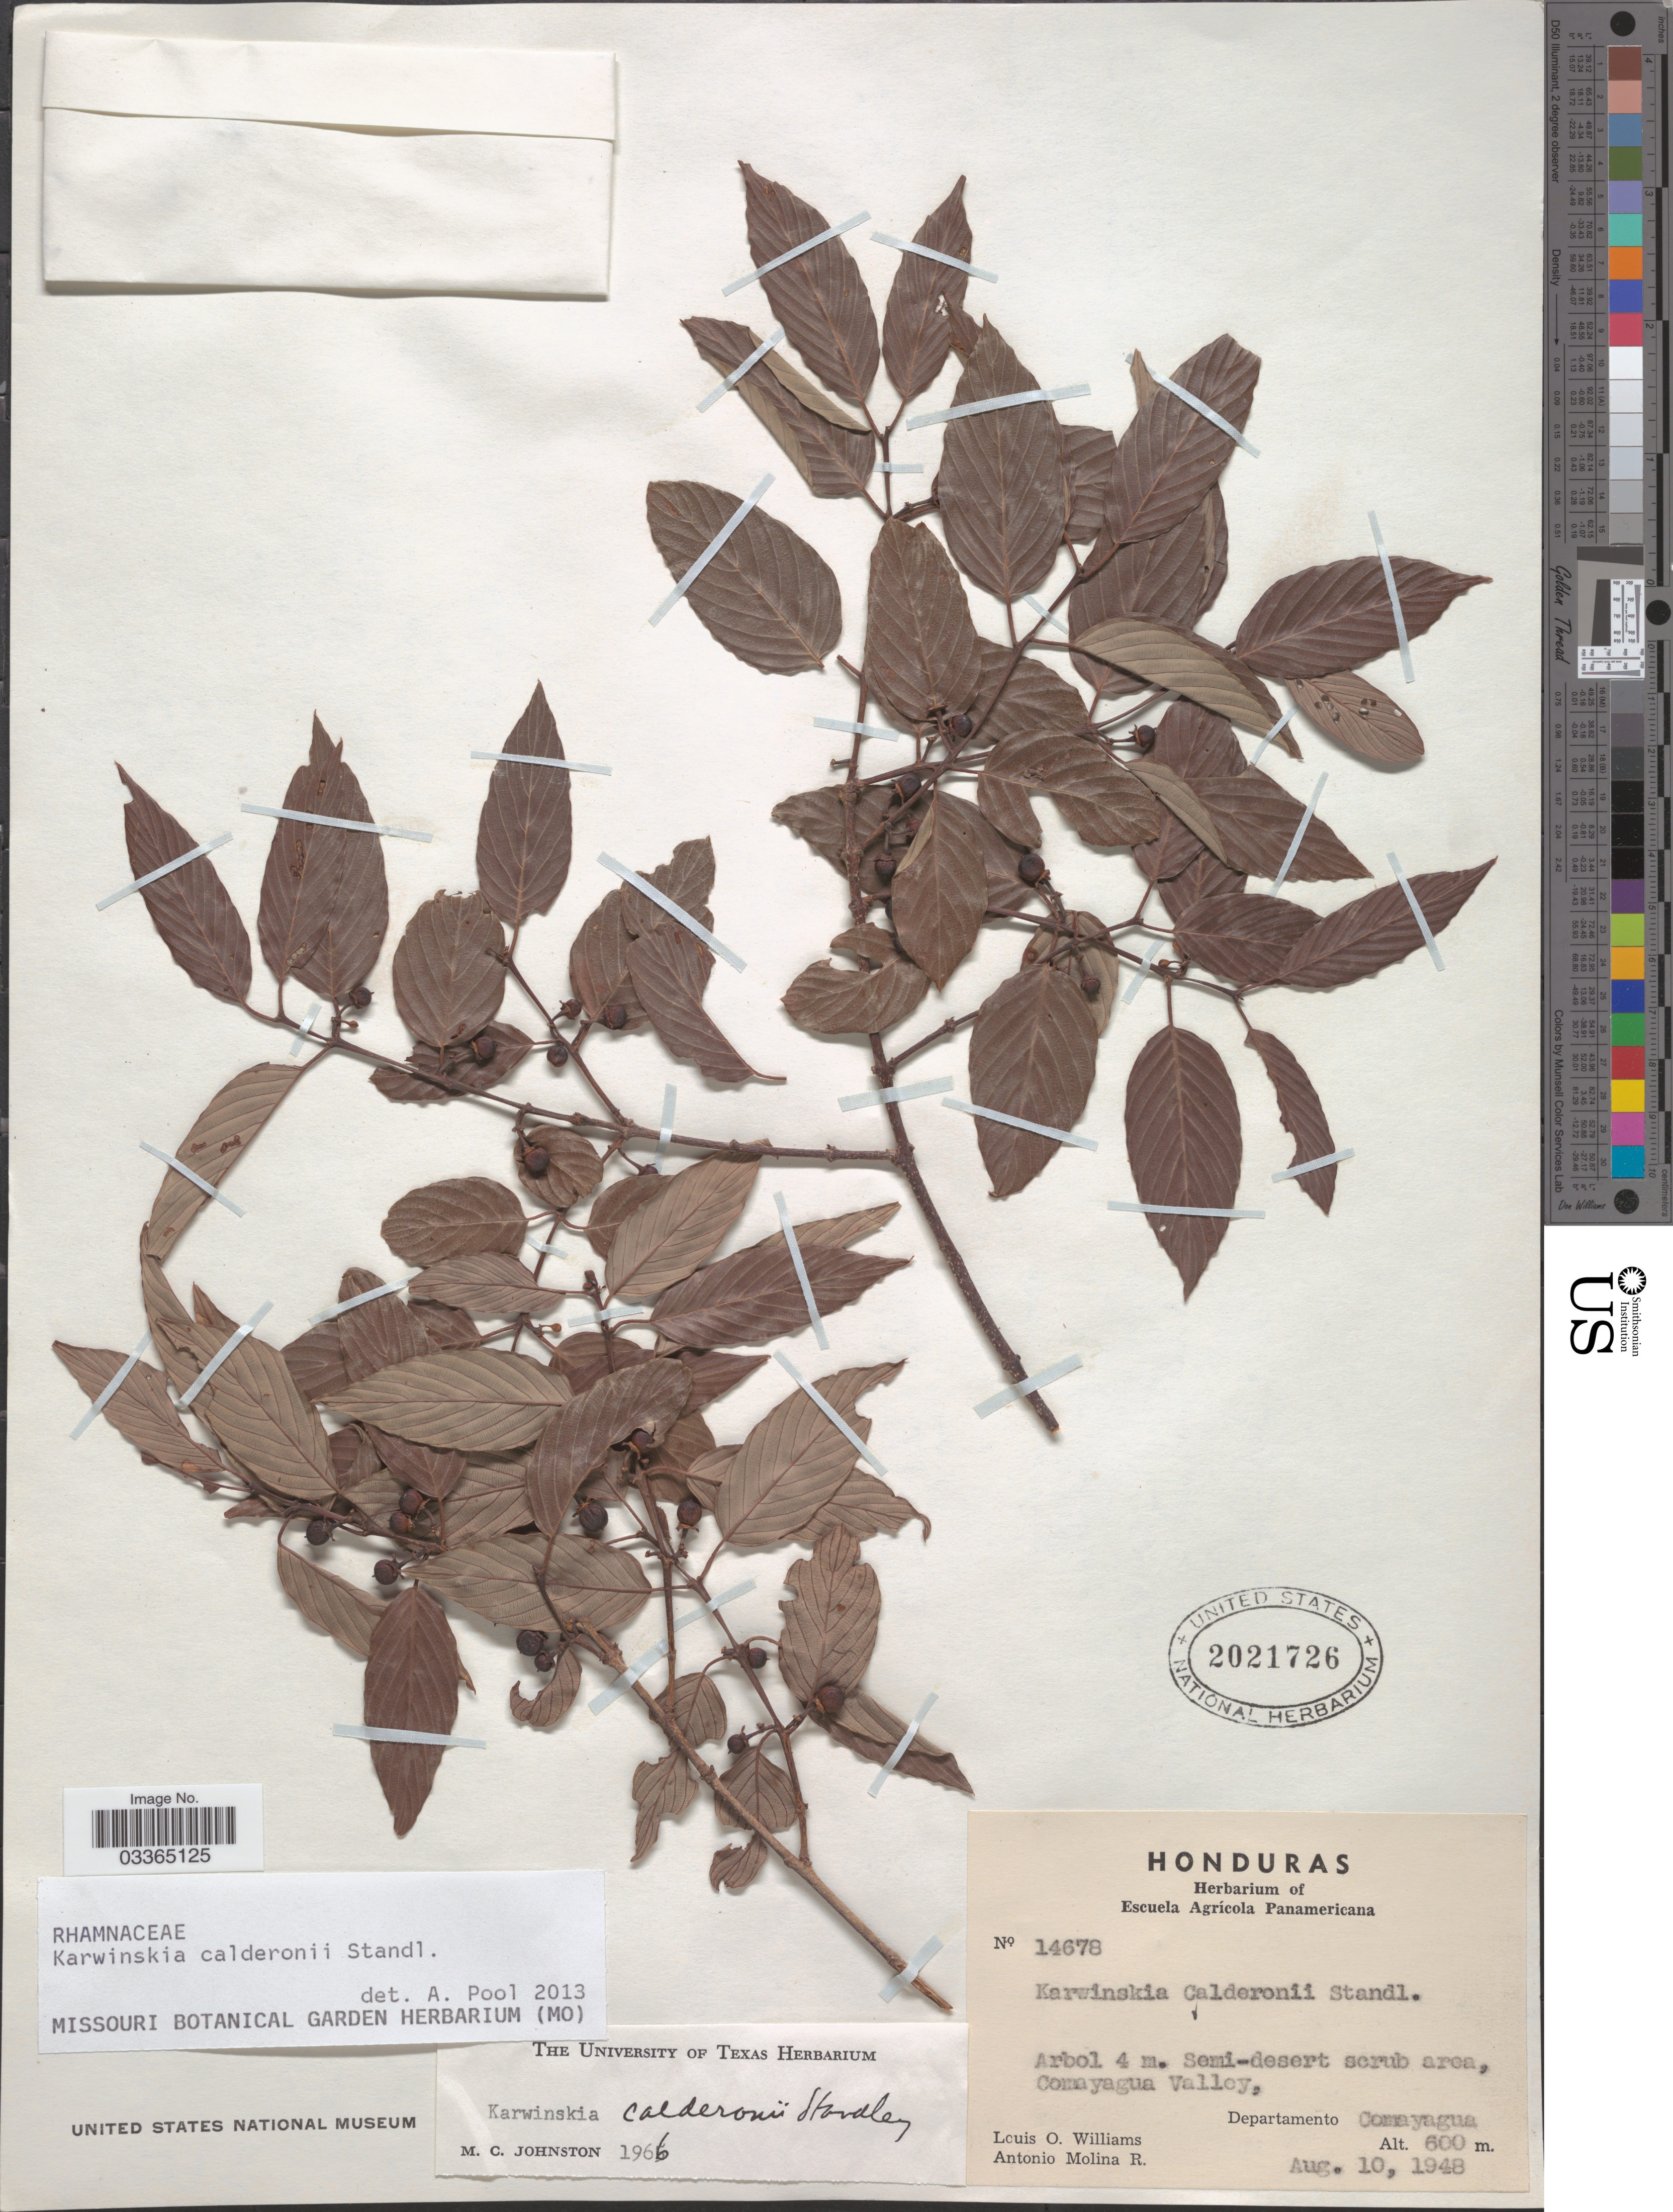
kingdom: Plantae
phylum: Tracheophyta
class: Magnoliopsida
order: Rosales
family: Rhamnaceae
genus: Karwinskia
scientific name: Karwinskia calderonii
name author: Standl.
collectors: L. O. Williams & A. Molina R.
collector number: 14678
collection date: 1948-08-10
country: Honduras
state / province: Comayagua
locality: Comayagua Valley, Departamento Comayagua.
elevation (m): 600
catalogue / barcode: US 2021726